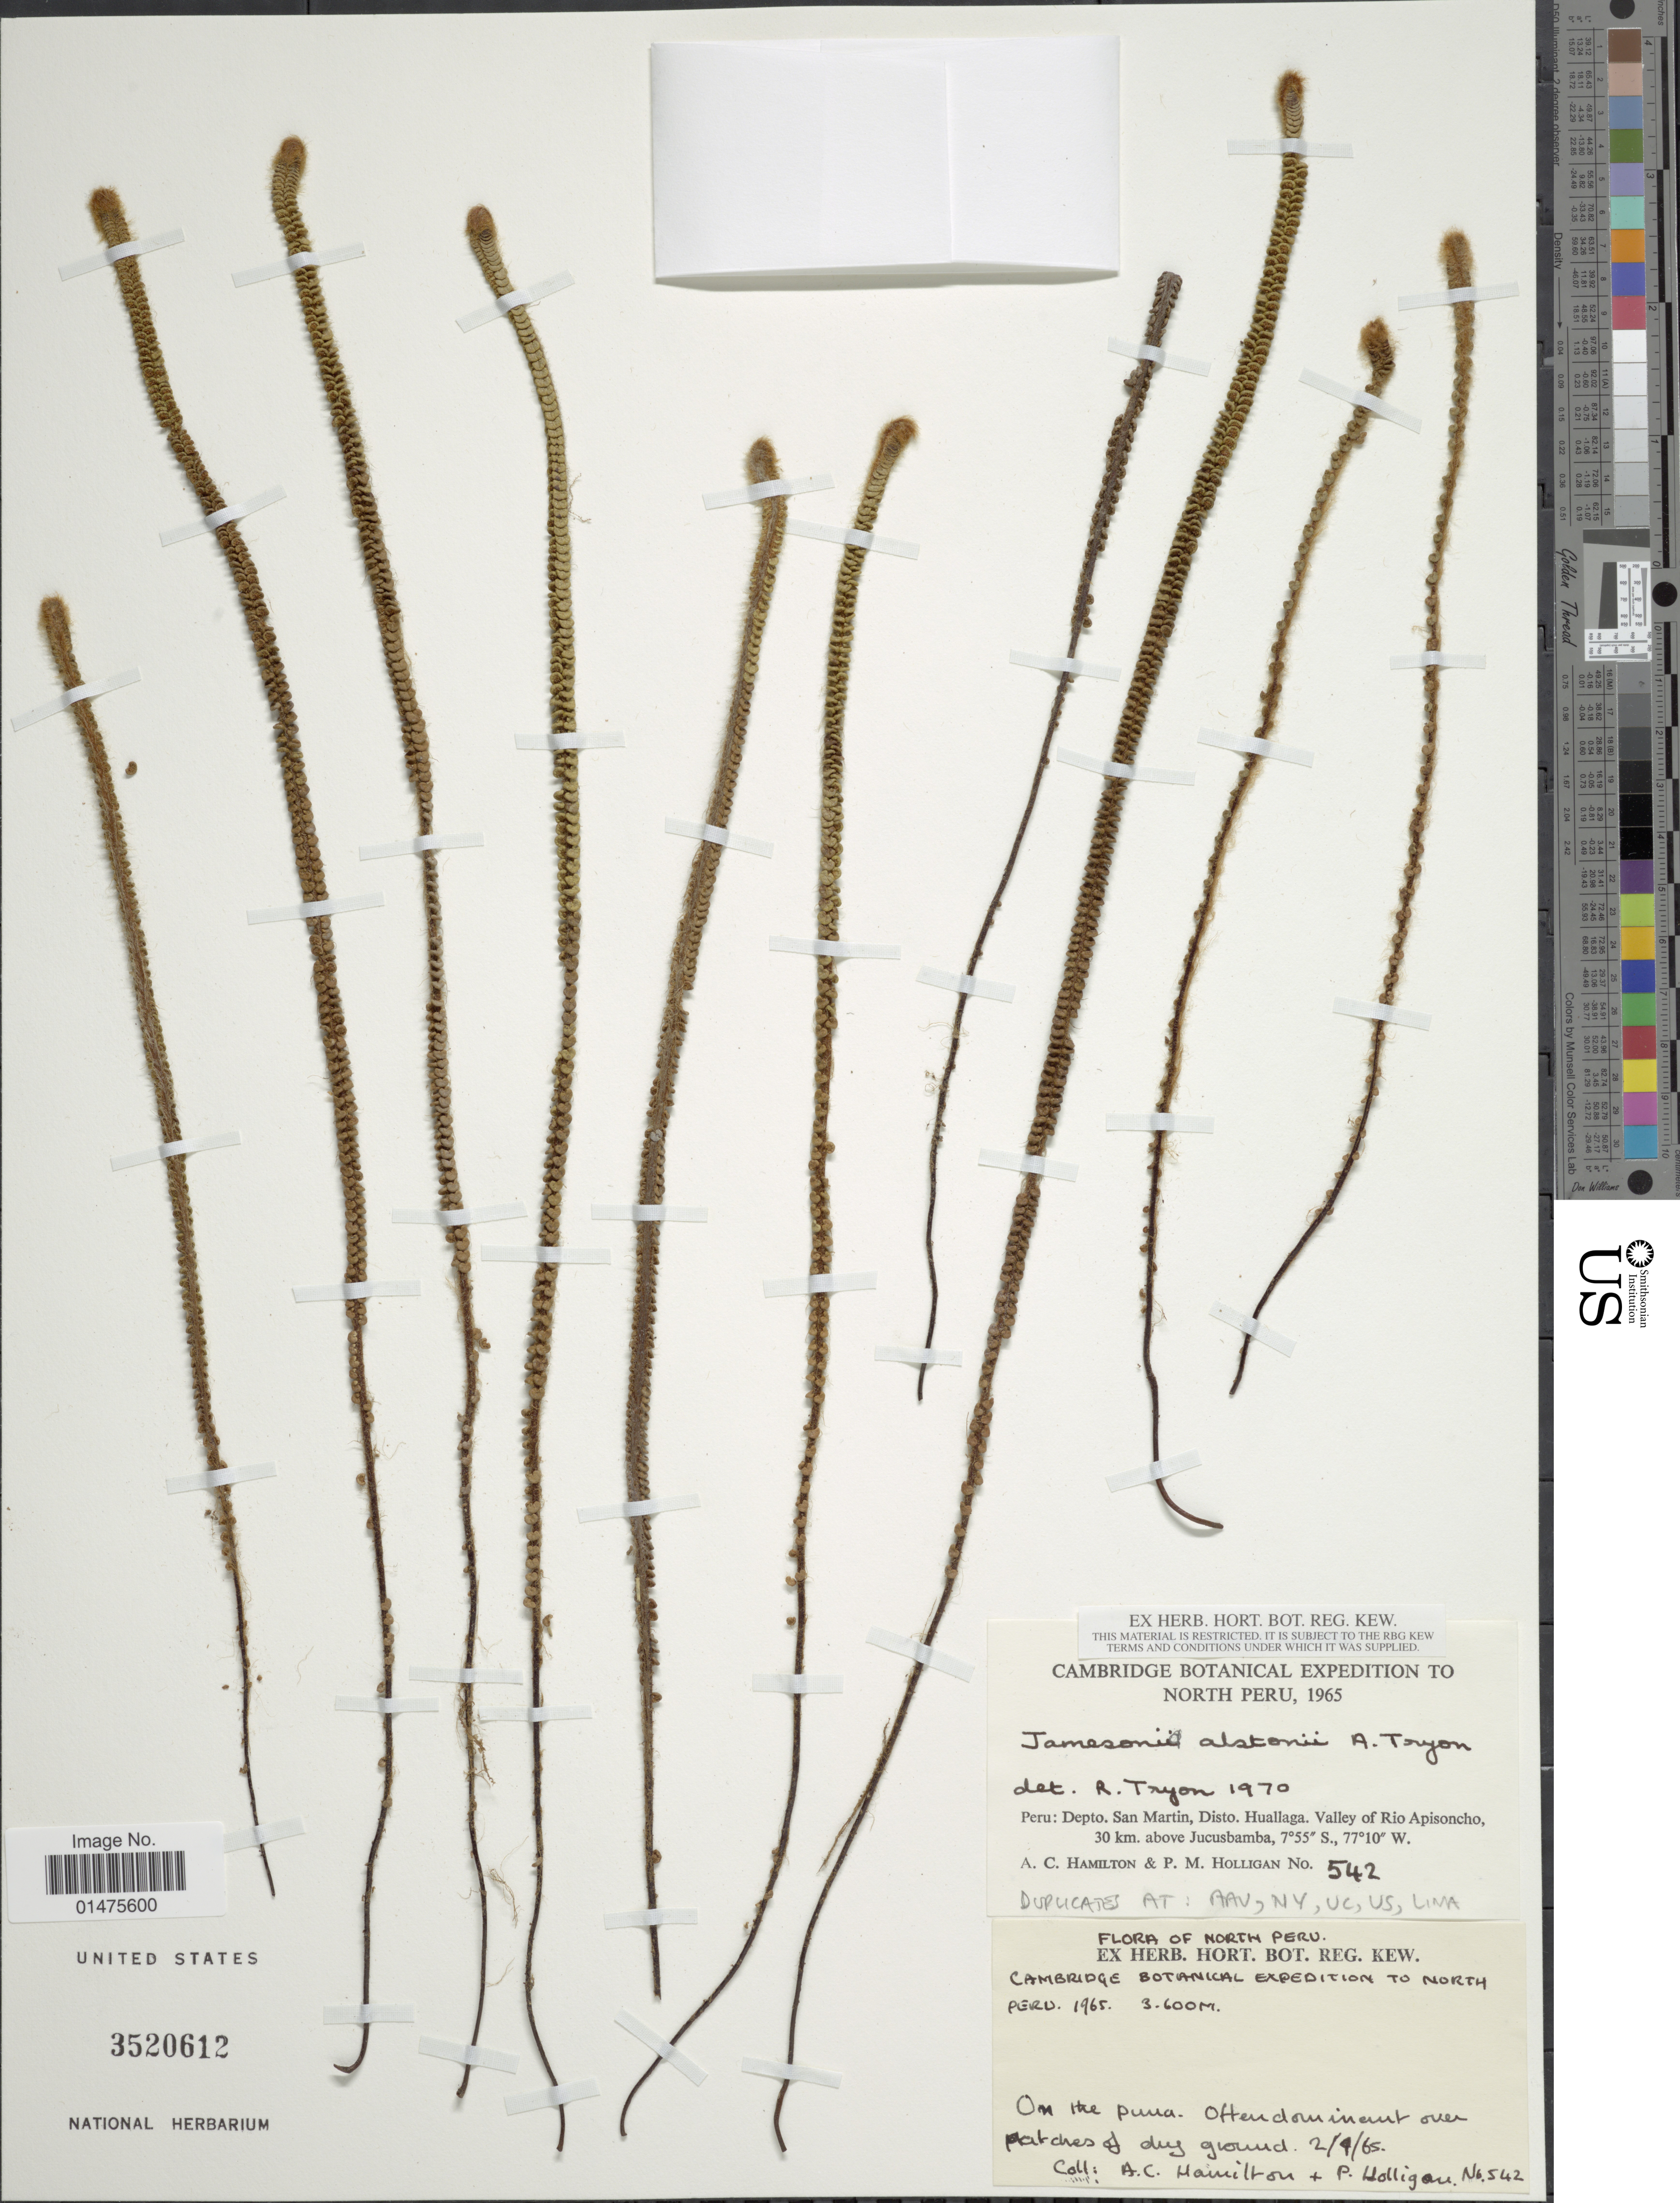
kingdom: Plantae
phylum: Tracheophyta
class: Polypodiopsida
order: Polypodiales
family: Pteridaceae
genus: Jamesonia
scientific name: Jamesonia alstonii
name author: A.F. Tryon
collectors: C. Hameed & P. Holligan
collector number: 542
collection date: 1965-04-02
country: Peru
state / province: San Martín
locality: Depto San Martin, Disto Huallaga. Valley of Rio Apisoncho, 30 km. above Jucusbamba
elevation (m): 3600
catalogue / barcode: US 3520613